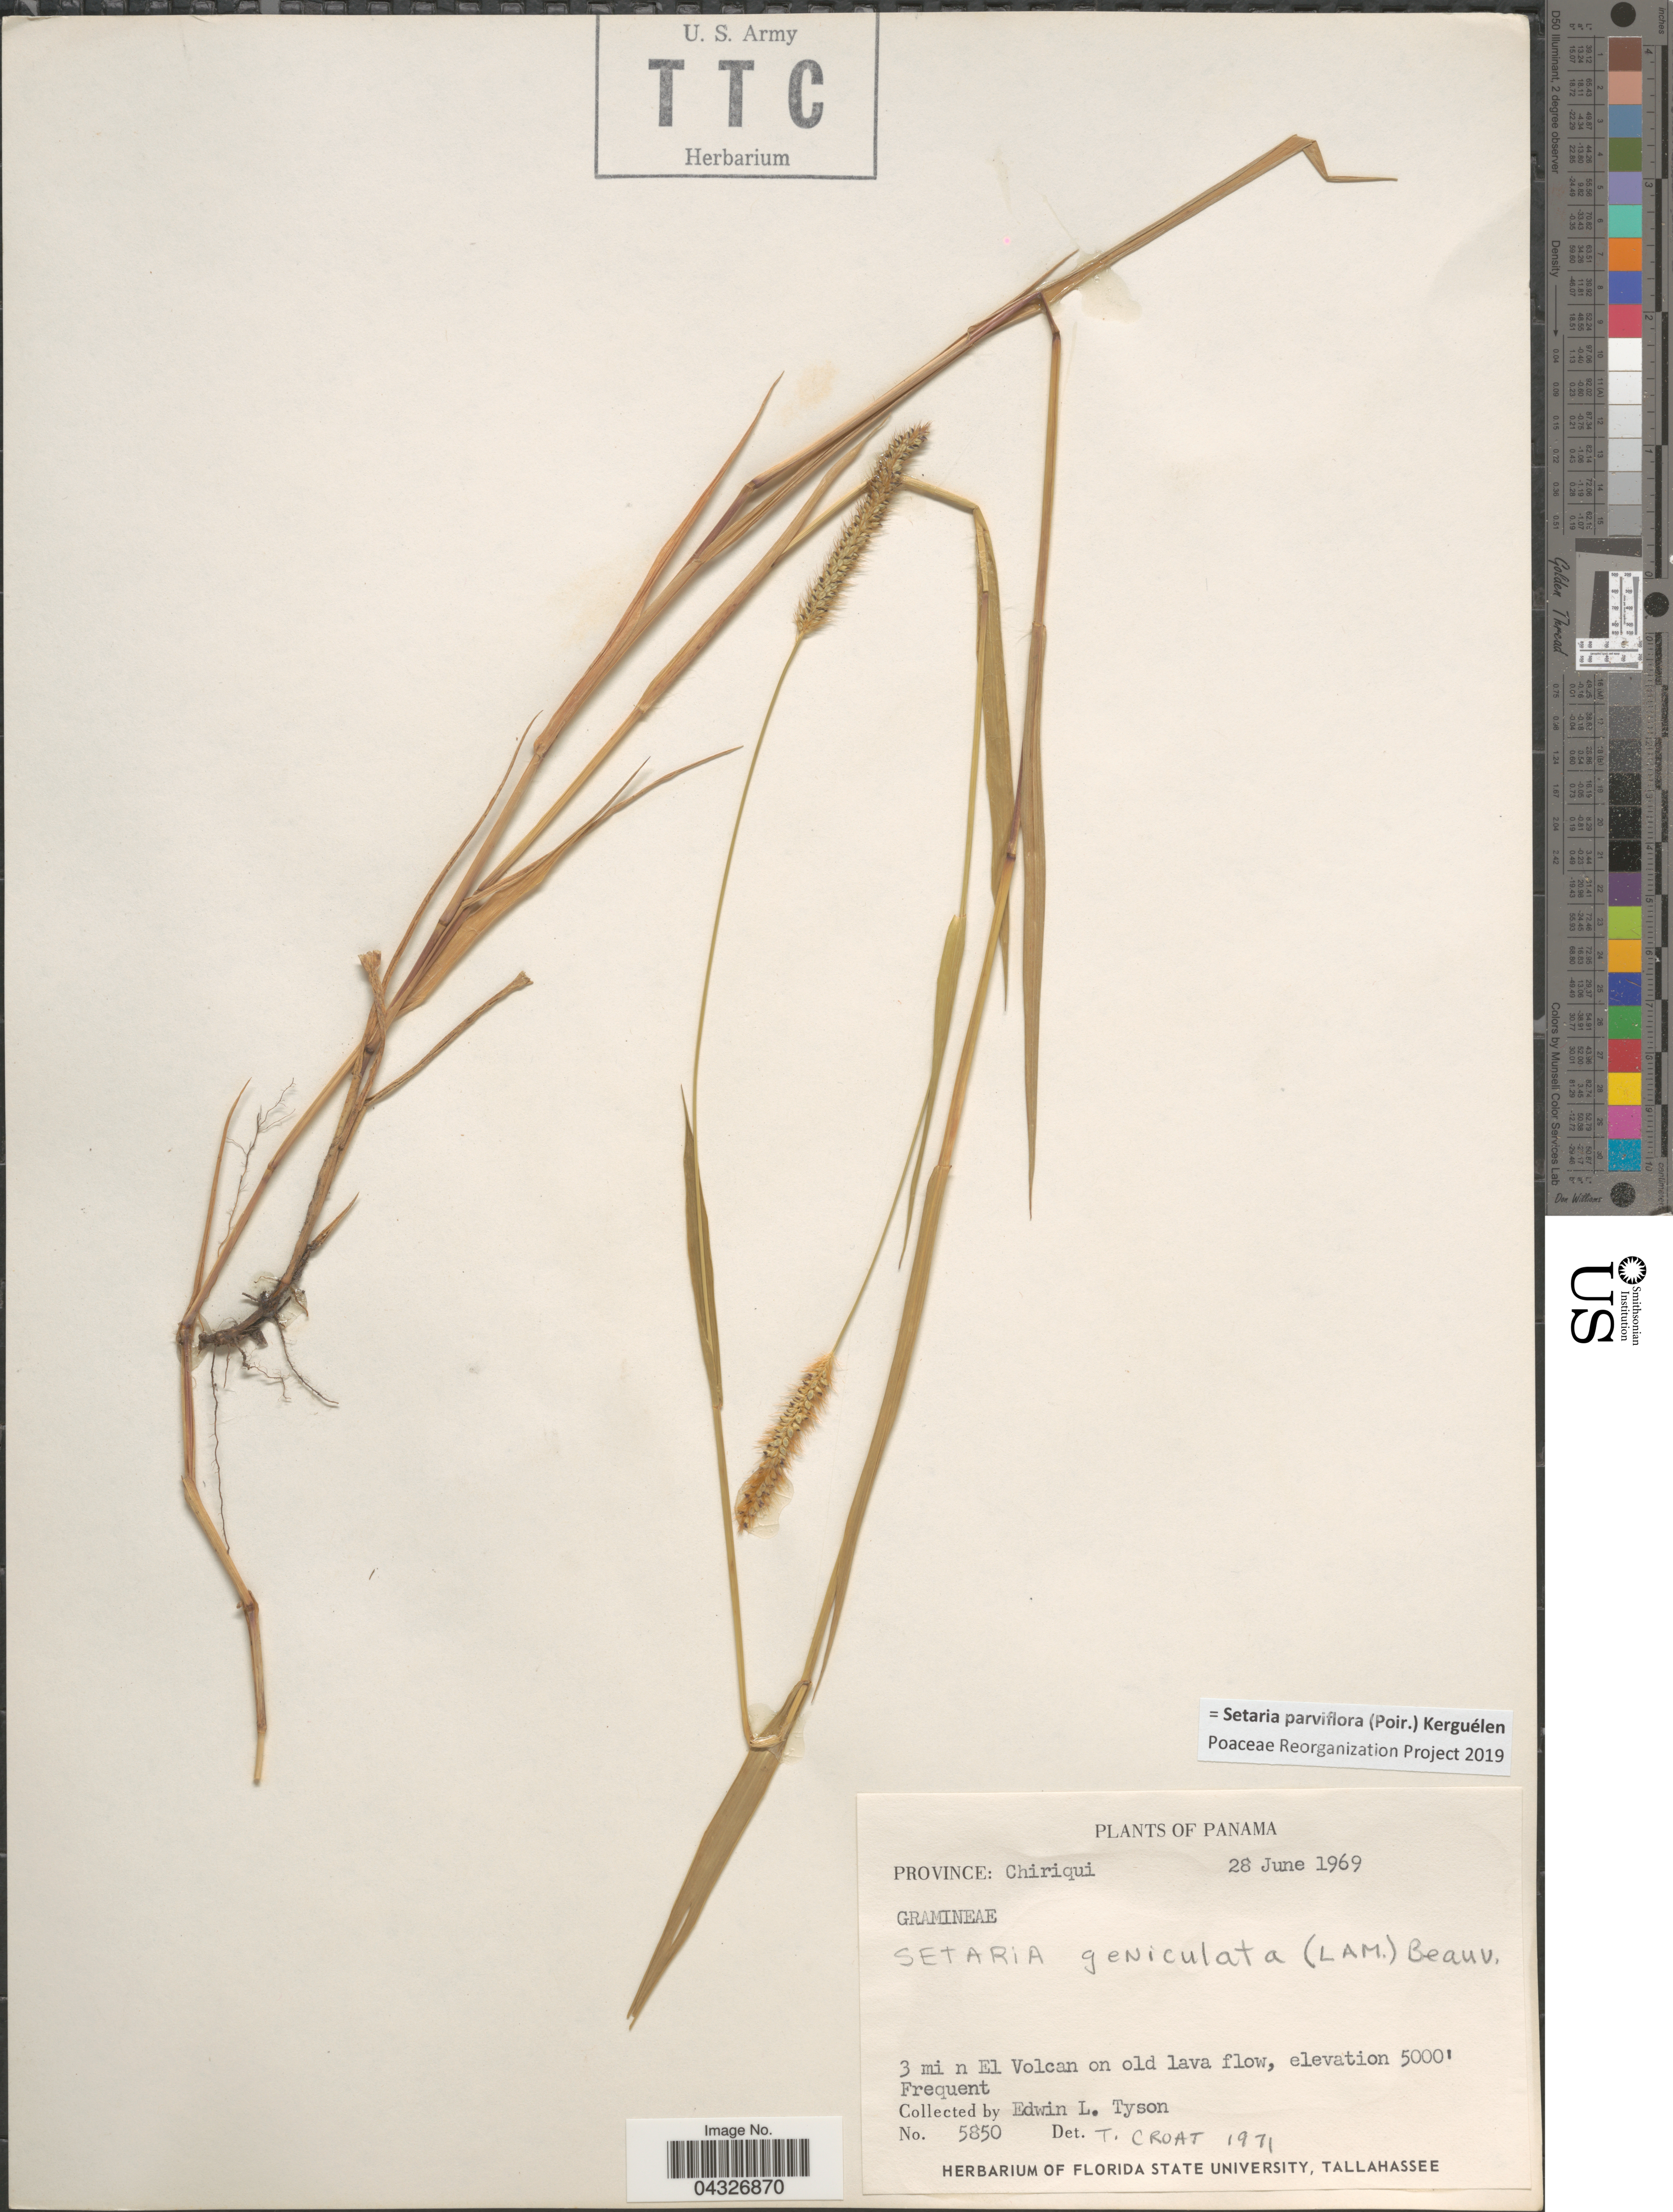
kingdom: Plantae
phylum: Tracheophyta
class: Liliopsida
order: Poales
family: Poaceae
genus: Setaria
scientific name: Setaria parviflora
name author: (Poir.) Kerguélen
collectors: E. L. Tyson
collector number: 5850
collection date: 1969-06-28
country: Panama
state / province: Chiriqui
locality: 3 mi n El Volcan on old lava flow.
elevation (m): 1524